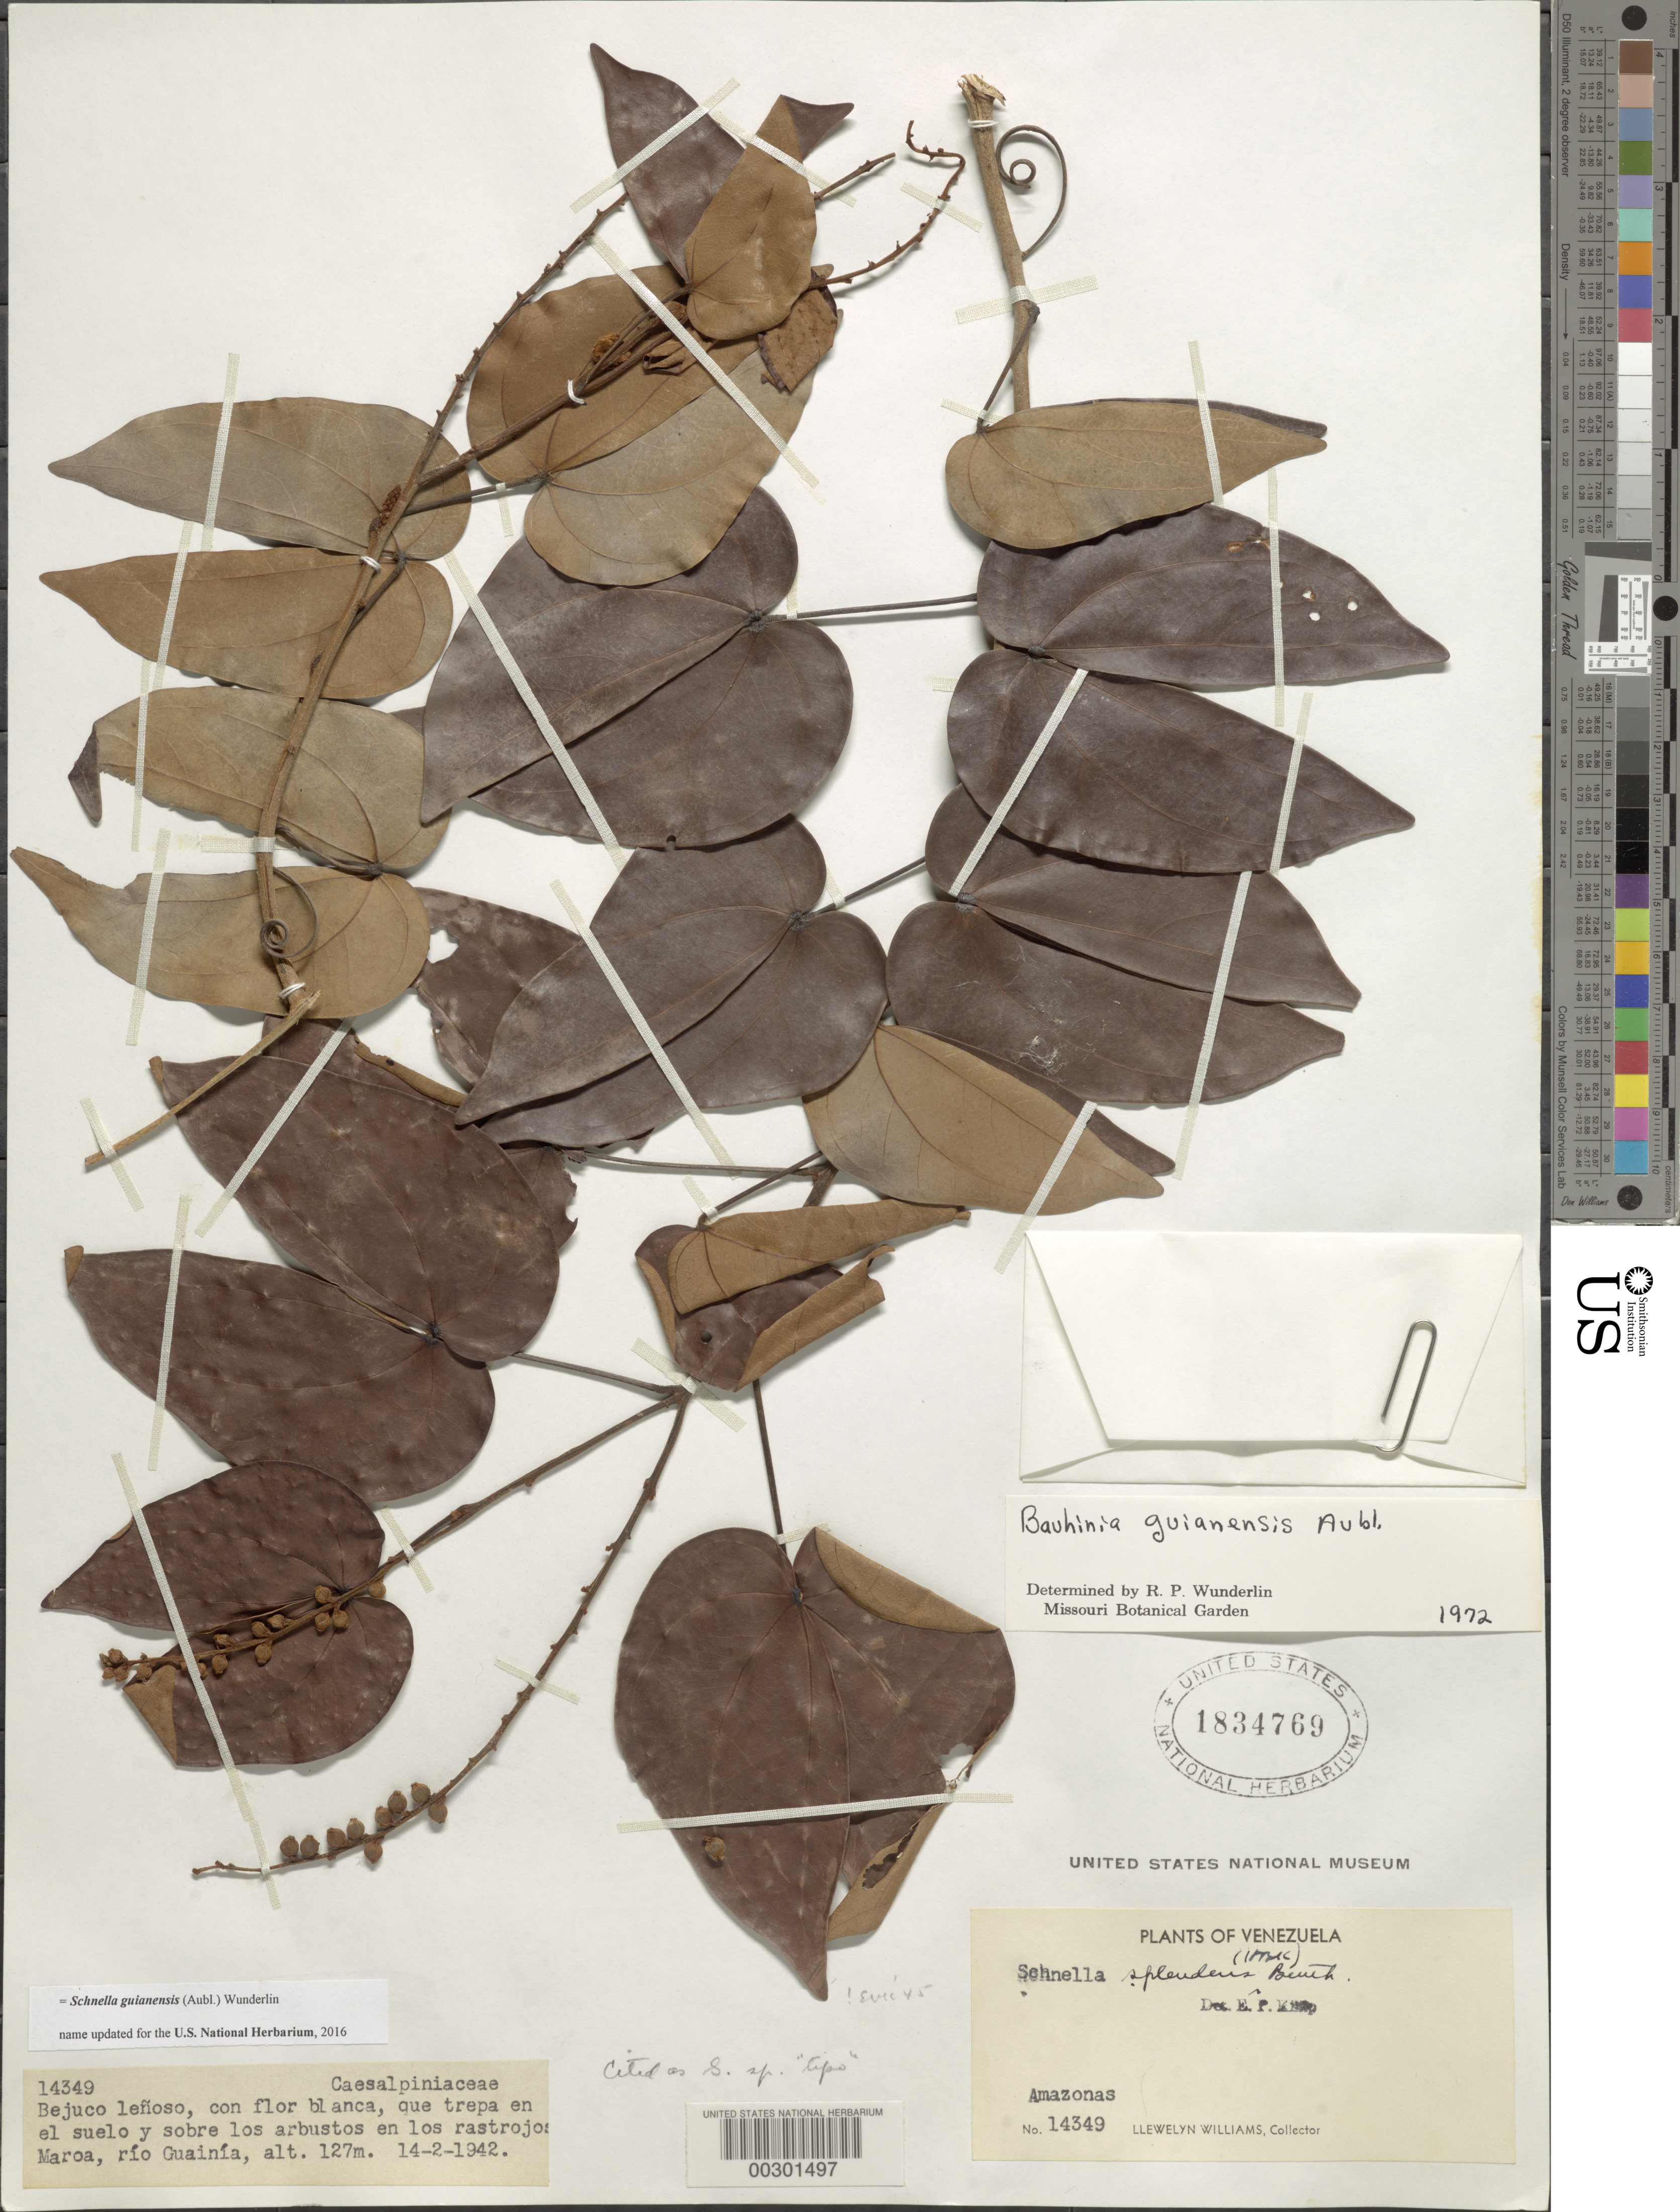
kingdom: Plantae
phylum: Tracheophyta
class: Magnoliopsida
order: Fabales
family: Fabaceae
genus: Schnella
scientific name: Schnella guianensis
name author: (Aubl.) Wunderlin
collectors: Ll. Williams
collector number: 14349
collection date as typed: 14 Feb 1942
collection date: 1942-02-14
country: Venezuela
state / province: Amazonas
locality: Moroa, rio guainia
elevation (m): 127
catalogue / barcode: US 1834769